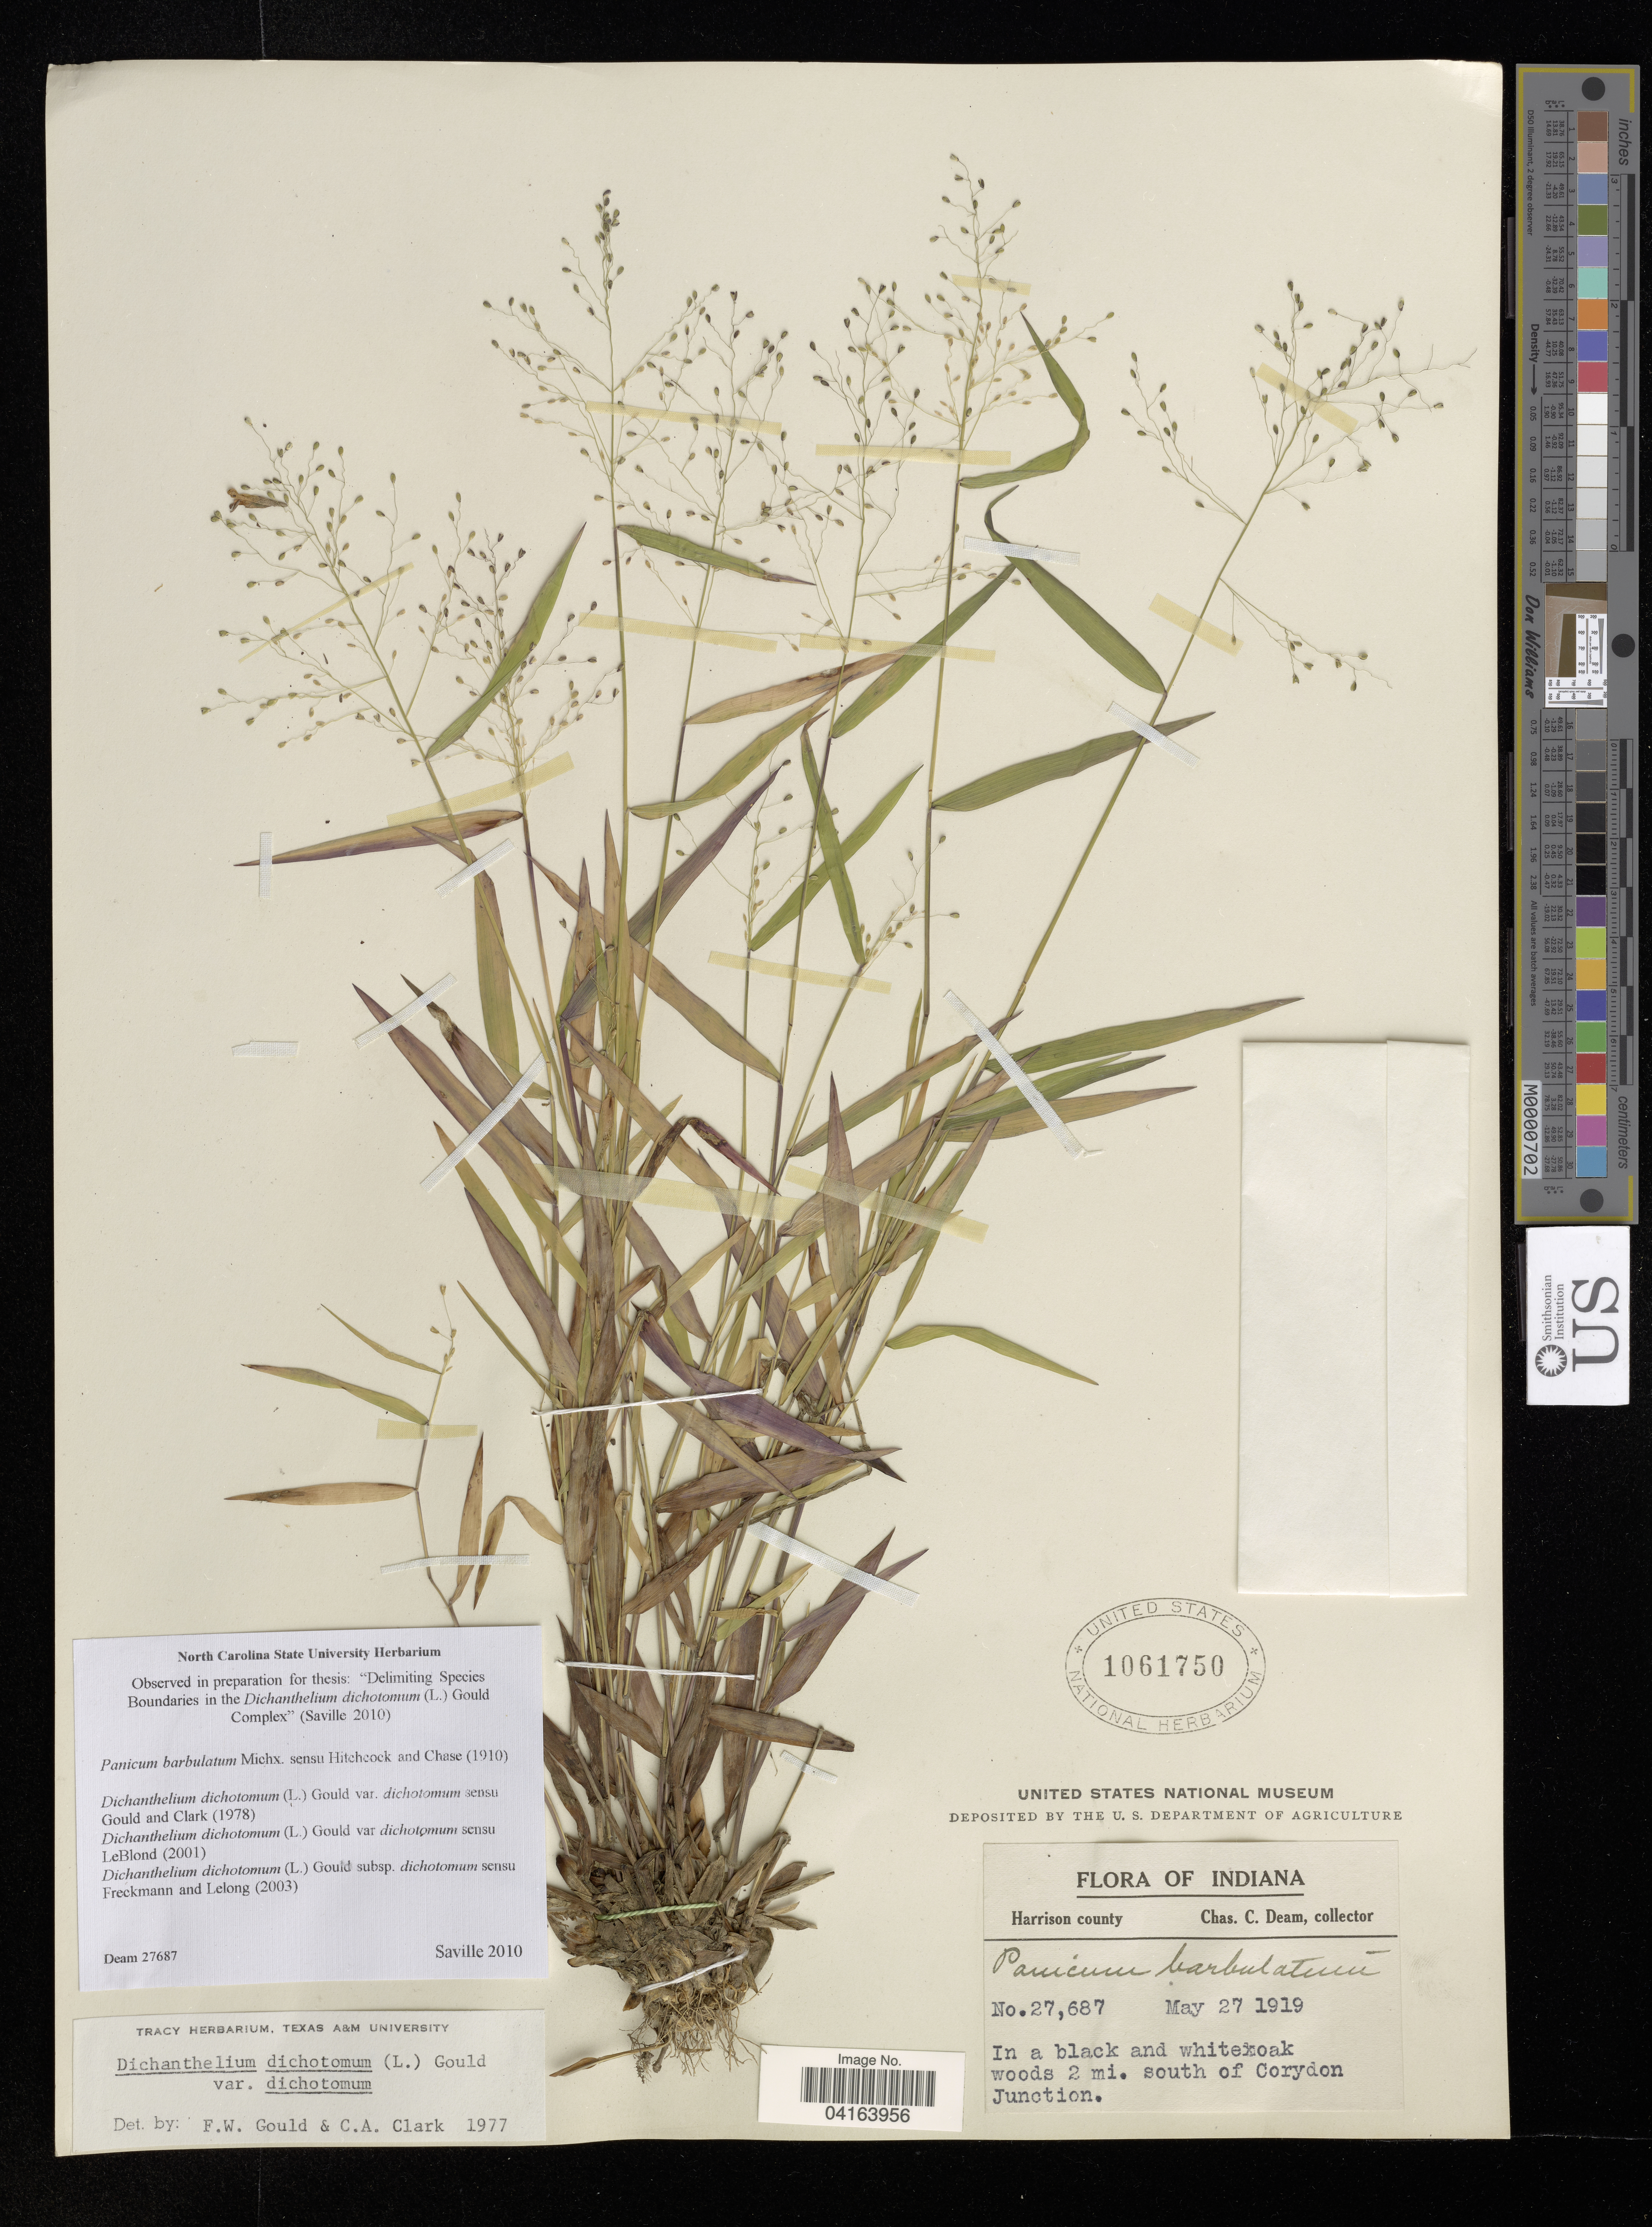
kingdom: Plantae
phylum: Tracheophyta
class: Liliopsida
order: Poales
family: Poaceae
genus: Dichanthelium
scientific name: Dichanthelium dichotomum subsp. dichotomum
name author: Gould & Clark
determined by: Saville, A. C., (NCSC), North Carolina State University (UNITED STATES)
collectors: C. C. Deam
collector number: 27,687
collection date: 1919-05-27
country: United States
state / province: Indiana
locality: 2 mi. south of Corydon Junction.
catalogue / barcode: US 1061750